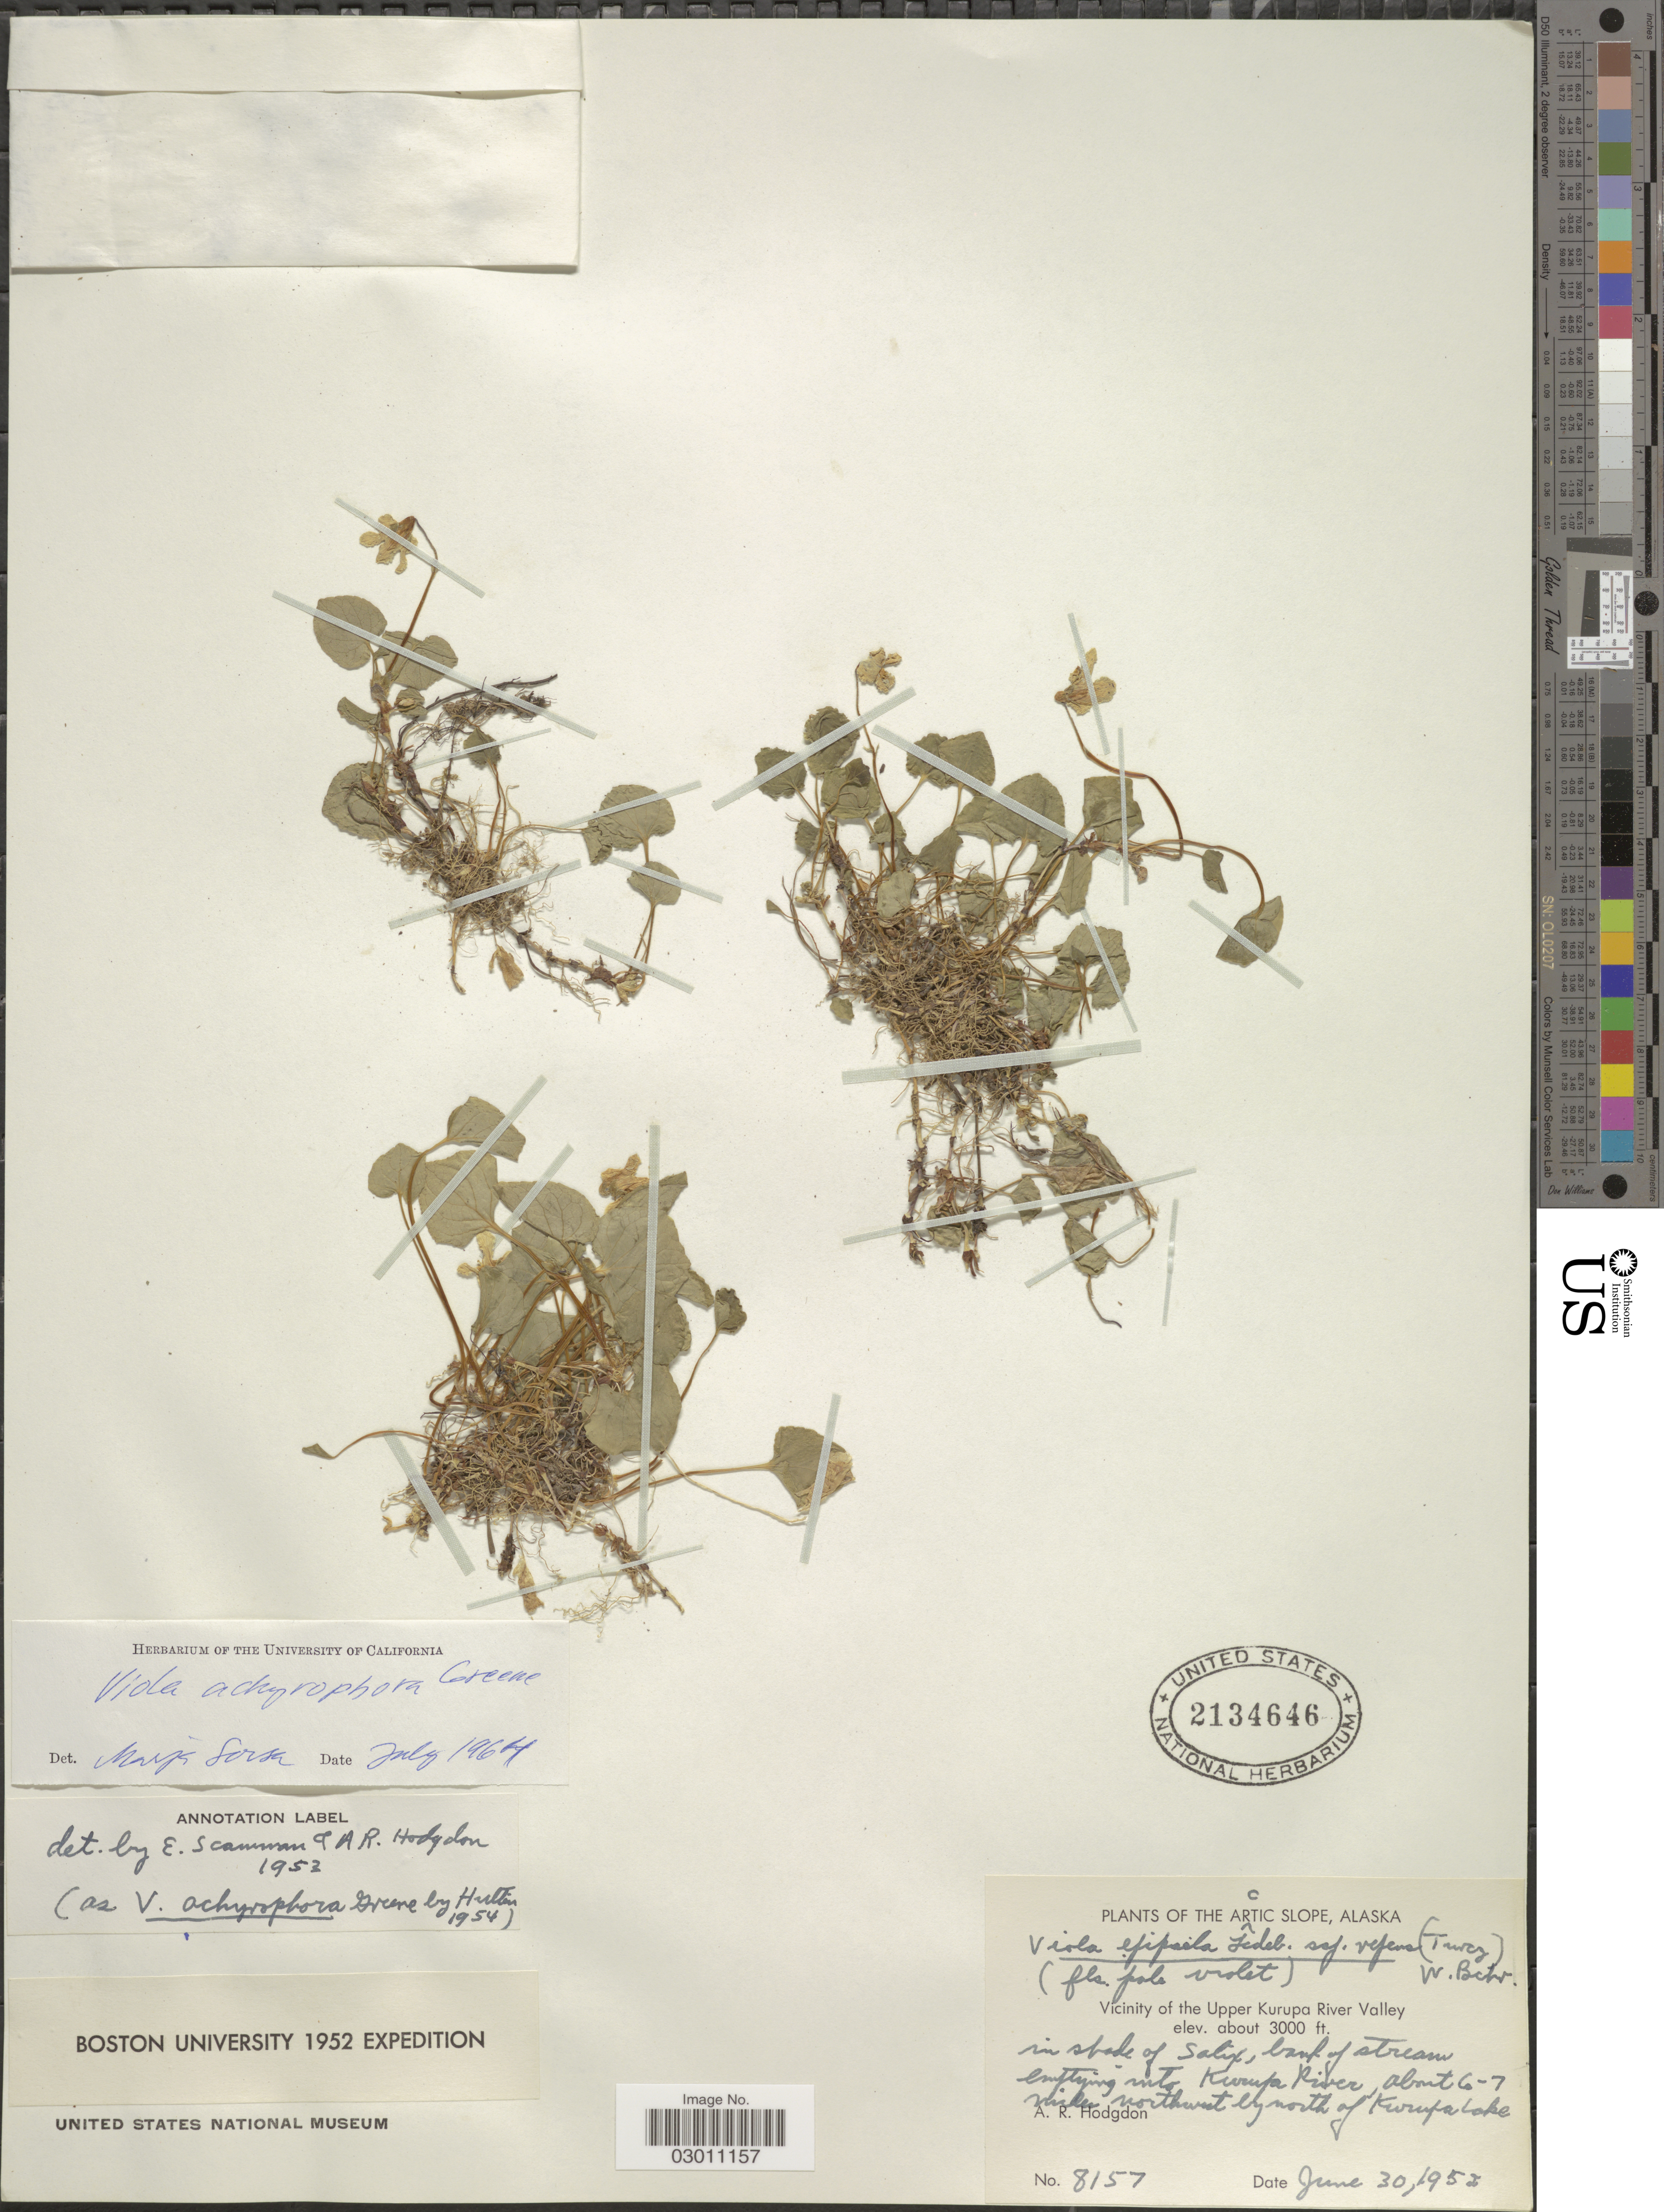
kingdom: Plantae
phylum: Tracheophyta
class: Magnoliopsida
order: Malpighiales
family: Violaceae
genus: Viola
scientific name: Viola achyrophora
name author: Greene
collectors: A. R. Hodgdon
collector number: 8157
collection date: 1953-06-30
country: United States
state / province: Alaska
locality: Arctic slope. Vicinity of the Upper Kurupa River Valley. Bank of stream emptying into Kurupa River, about 6-7 mile northwest by north of Kurupa Lake.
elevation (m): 914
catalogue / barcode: US 2134646